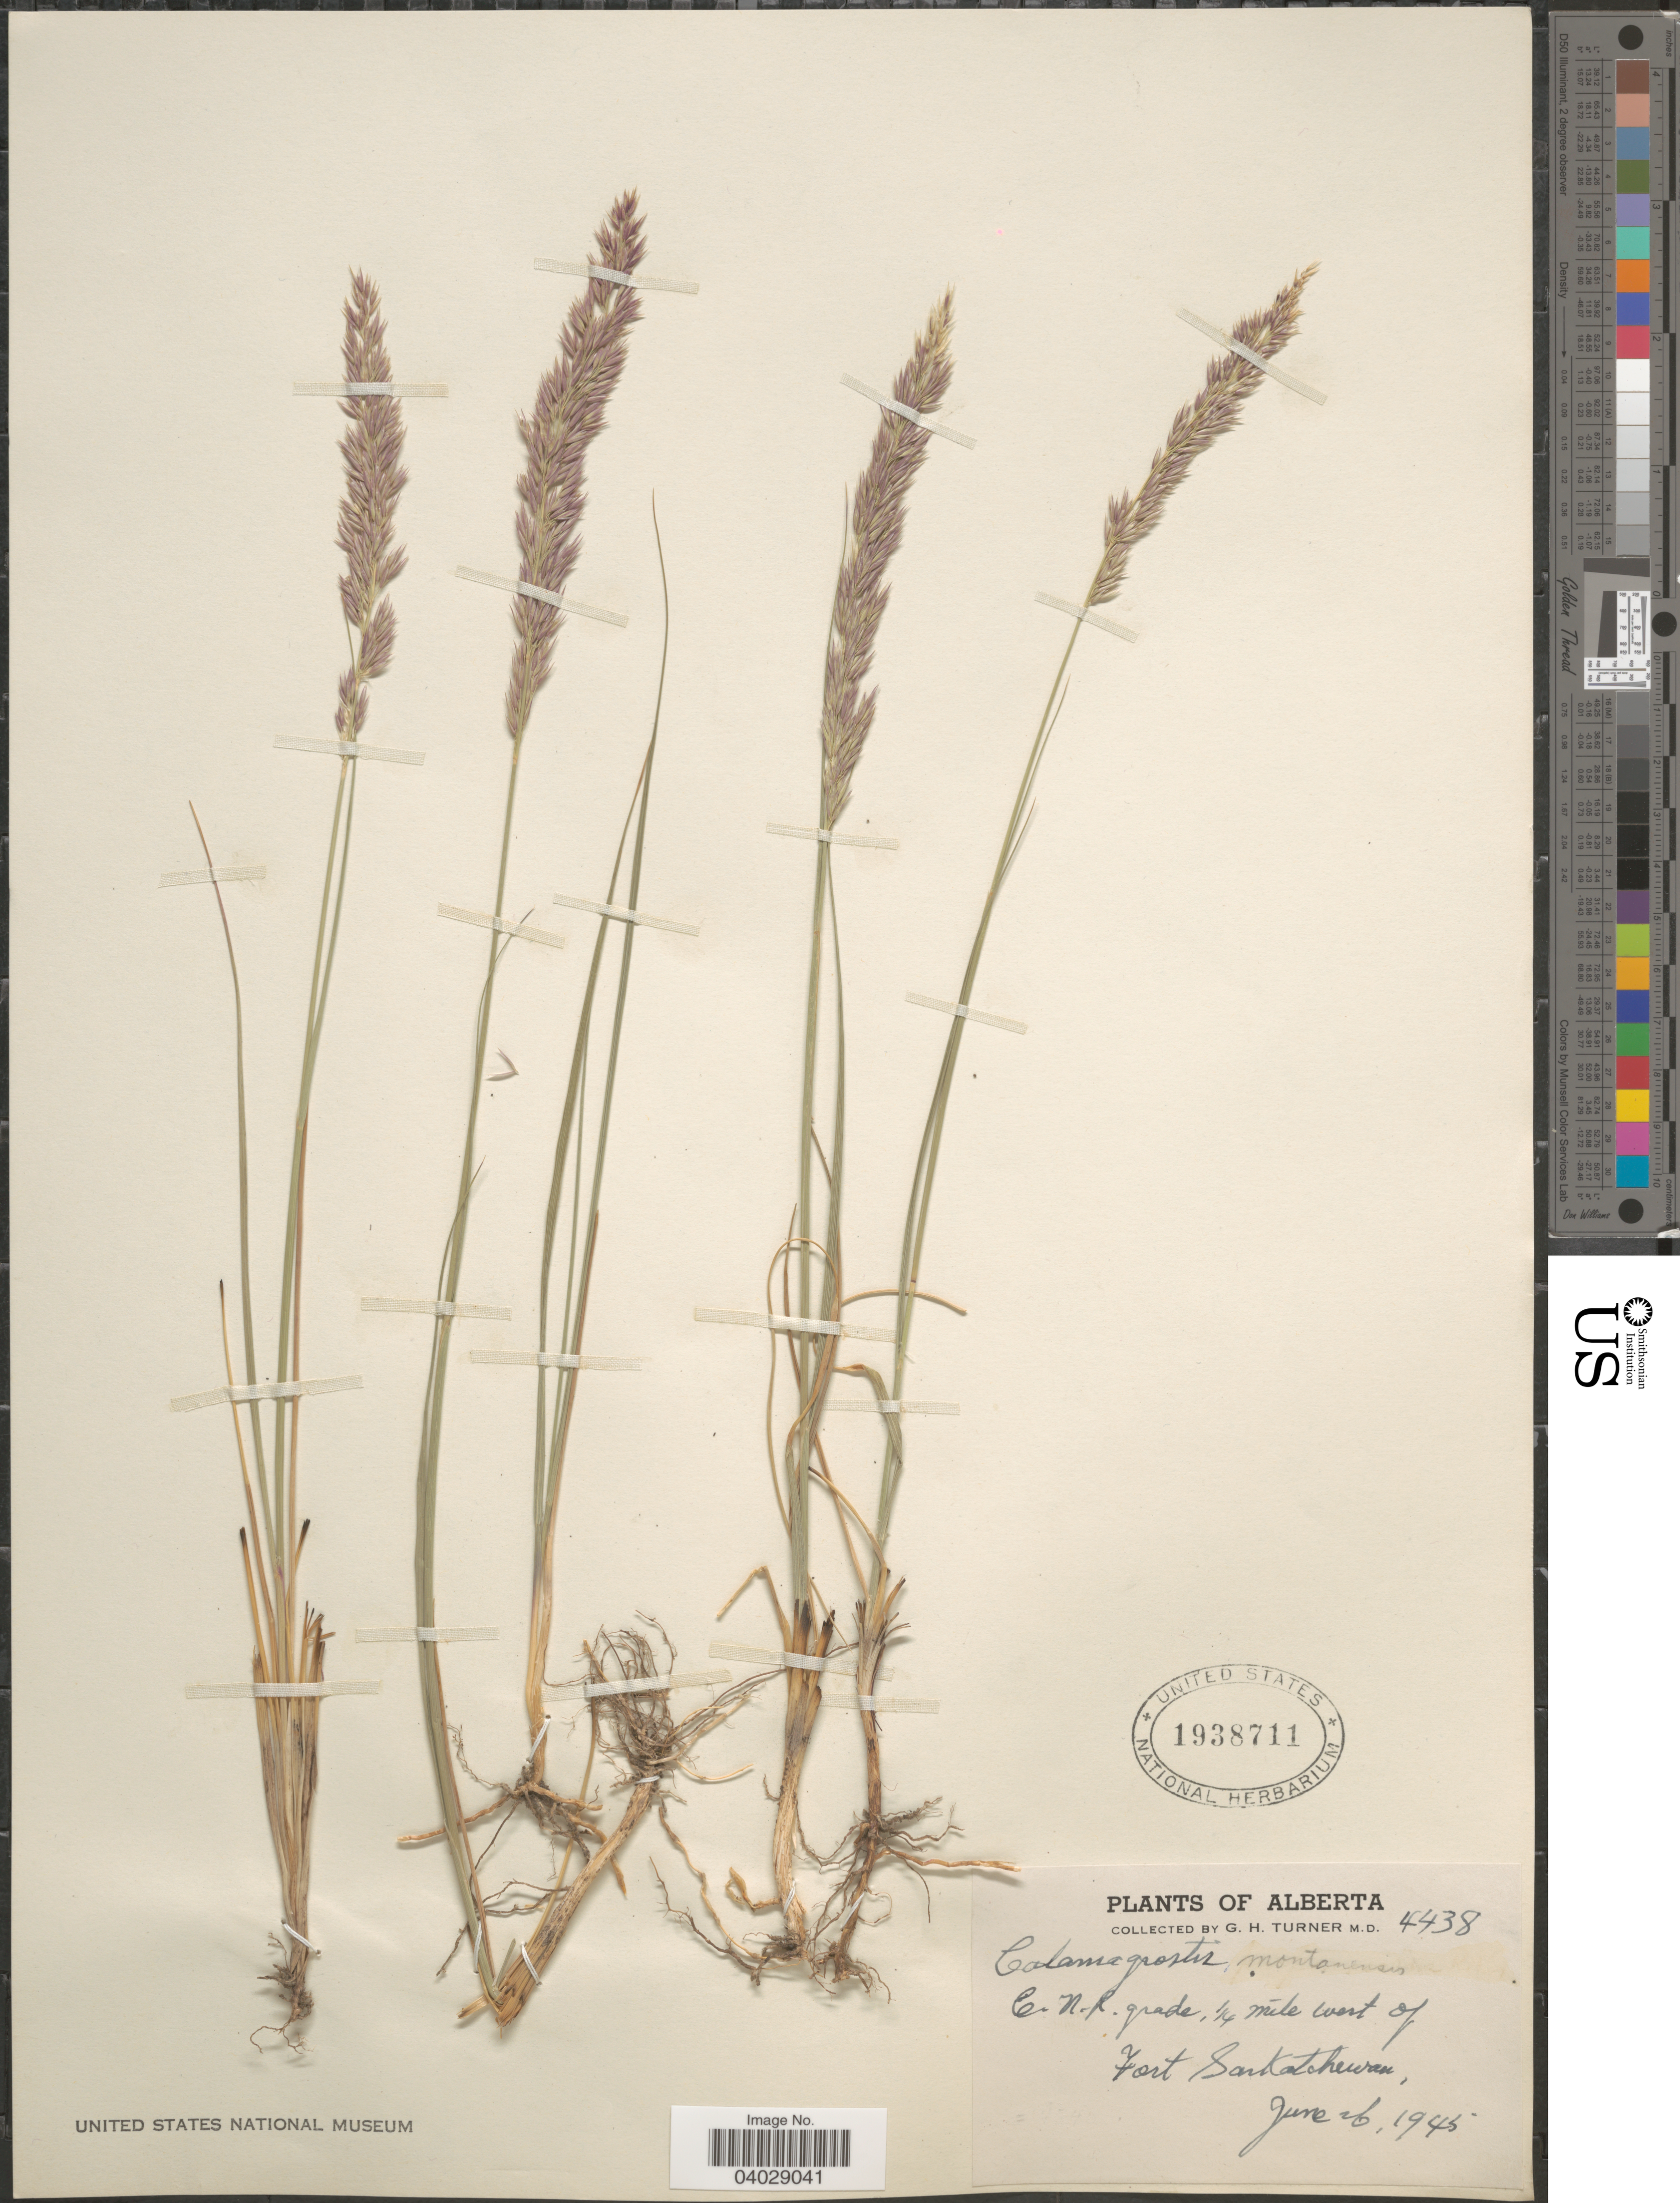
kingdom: Plantae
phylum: Tracheophyta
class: Liliopsida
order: Poales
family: Poaceae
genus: Calamagrostis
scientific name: Calamagrostis montanensis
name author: Scribn. ex Vasey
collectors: G. H. Turner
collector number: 4438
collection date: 1945-06-26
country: Canada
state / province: Alberta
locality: C.N.R. grade, ¼ mile west of Fort Saskatchewan.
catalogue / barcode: US 1938711